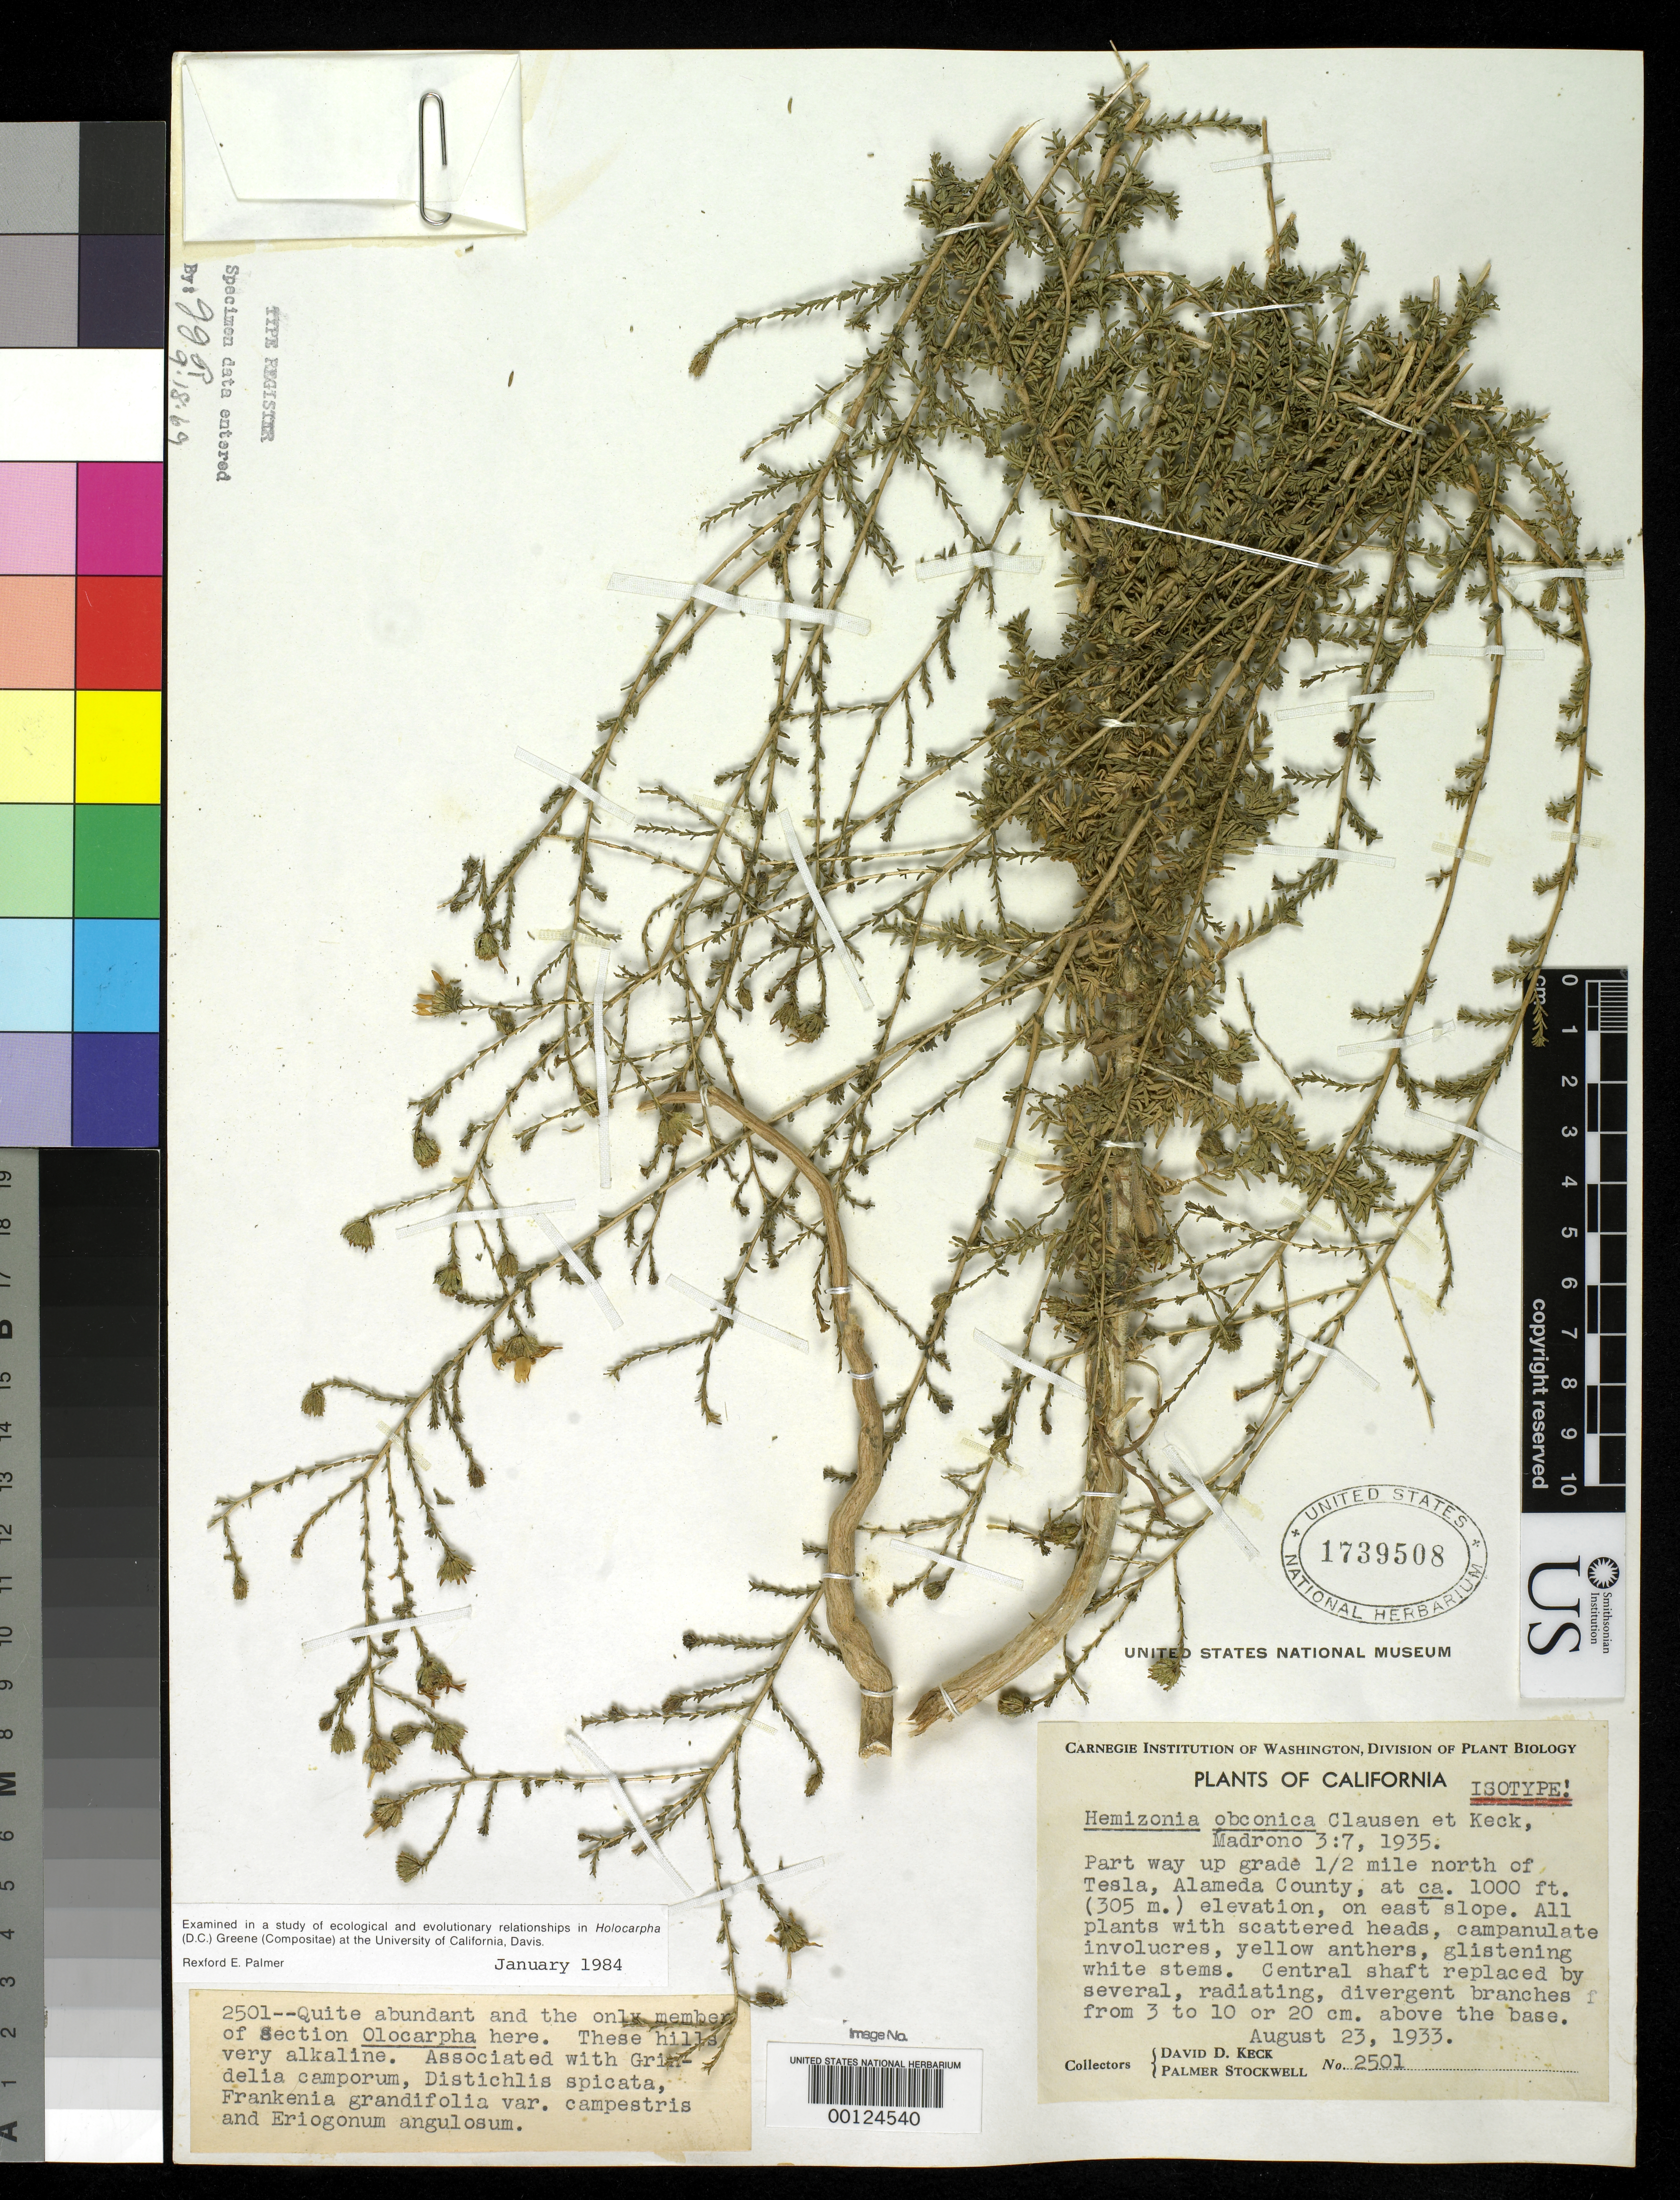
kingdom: Plantae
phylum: Tracheophyta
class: Magnoliopsida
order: Asterales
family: Asteraceae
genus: Hemizonia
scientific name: Hemizonia obconica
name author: J.C. Clausen & D.D. Keck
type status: Isotype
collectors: D. D. Keck & W. P. Stockwell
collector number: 2501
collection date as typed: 23 Aug 1933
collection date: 1933-08-23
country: United States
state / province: California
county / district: Alameda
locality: Tesla.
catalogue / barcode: US 1739508